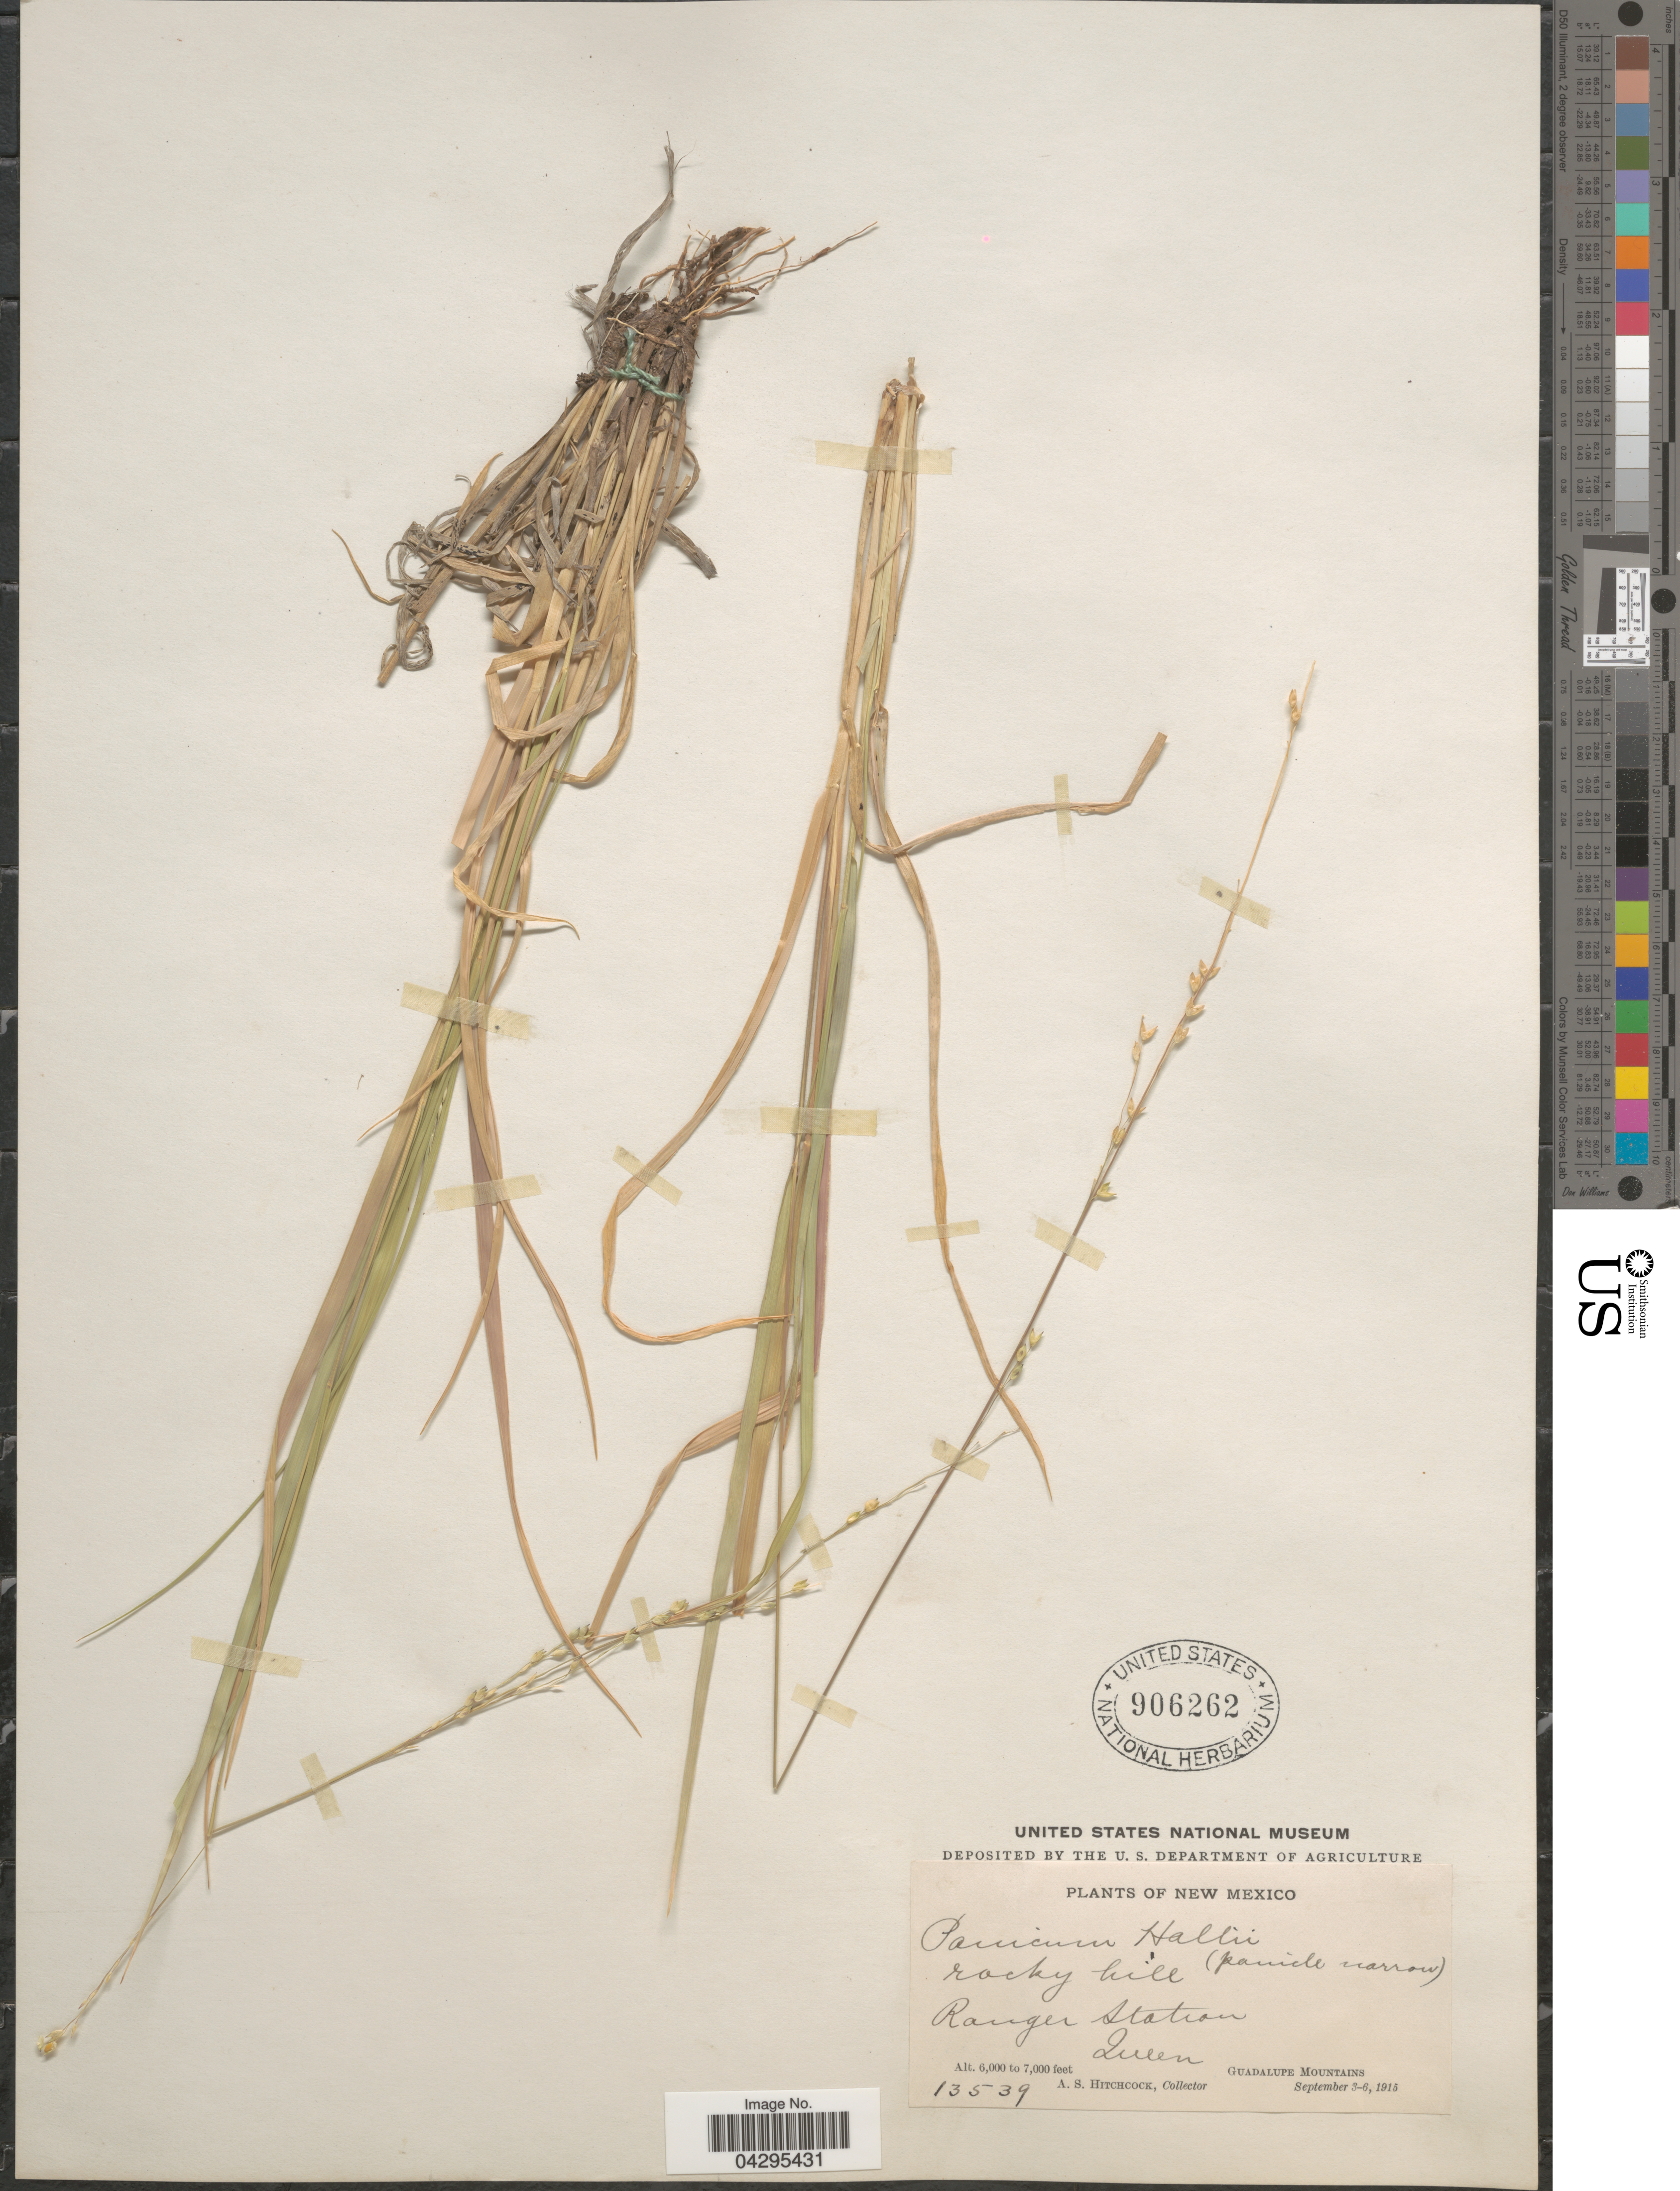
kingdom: Plantae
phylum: Tracheophyta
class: Liliopsida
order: Poales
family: Poaceae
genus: Panicum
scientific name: Panicum hallii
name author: Vasey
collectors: A. S. Hitchcock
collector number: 13539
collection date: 1915-09-03/1915-09-06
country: United States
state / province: New Mexico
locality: Rocky hill. Ranger Station. Queen. Guadalupe Mountains.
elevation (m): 1829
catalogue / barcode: US 906262